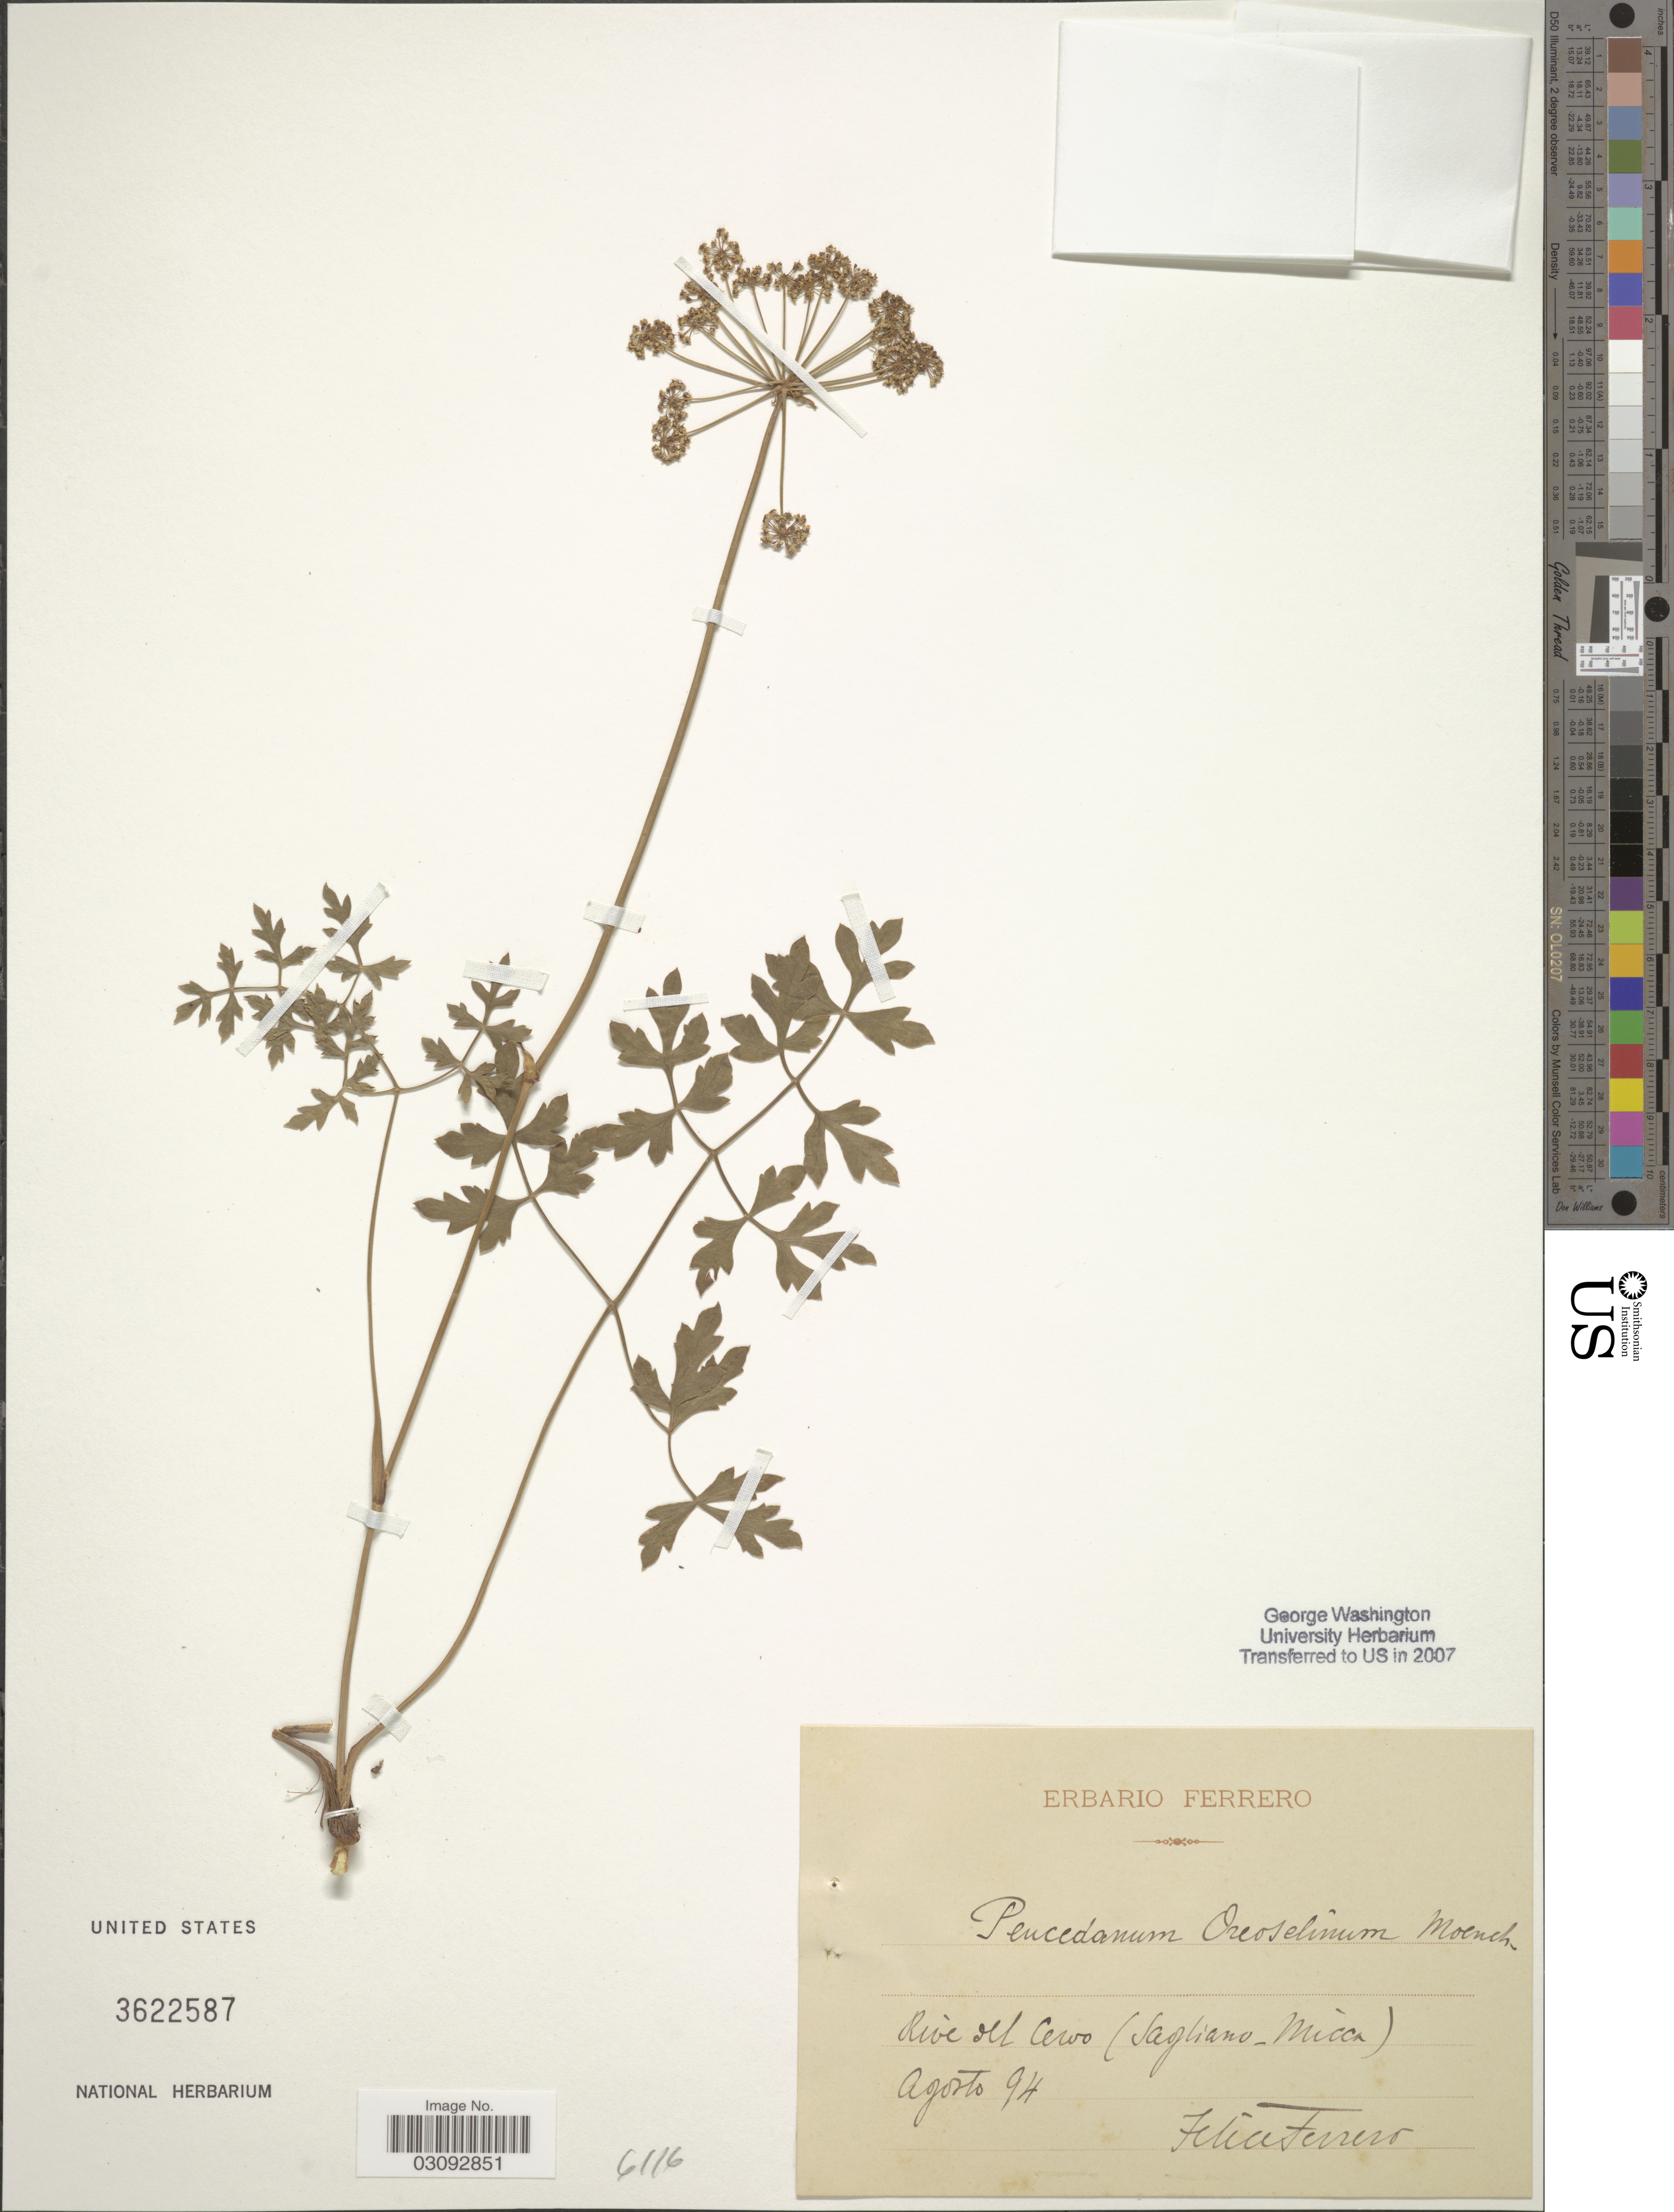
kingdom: Plantae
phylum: Tracheophyta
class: Magnoliopsida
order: Apiales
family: Apiaceae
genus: Peucedanum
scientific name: Peucedanum oreoselinum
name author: (L.) Moench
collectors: F. Ferrero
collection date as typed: Transcribed d/m/y: /8/94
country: Italy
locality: Rive del Ceroo [interpreted] (Sagliano-Micca).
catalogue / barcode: US 3622587